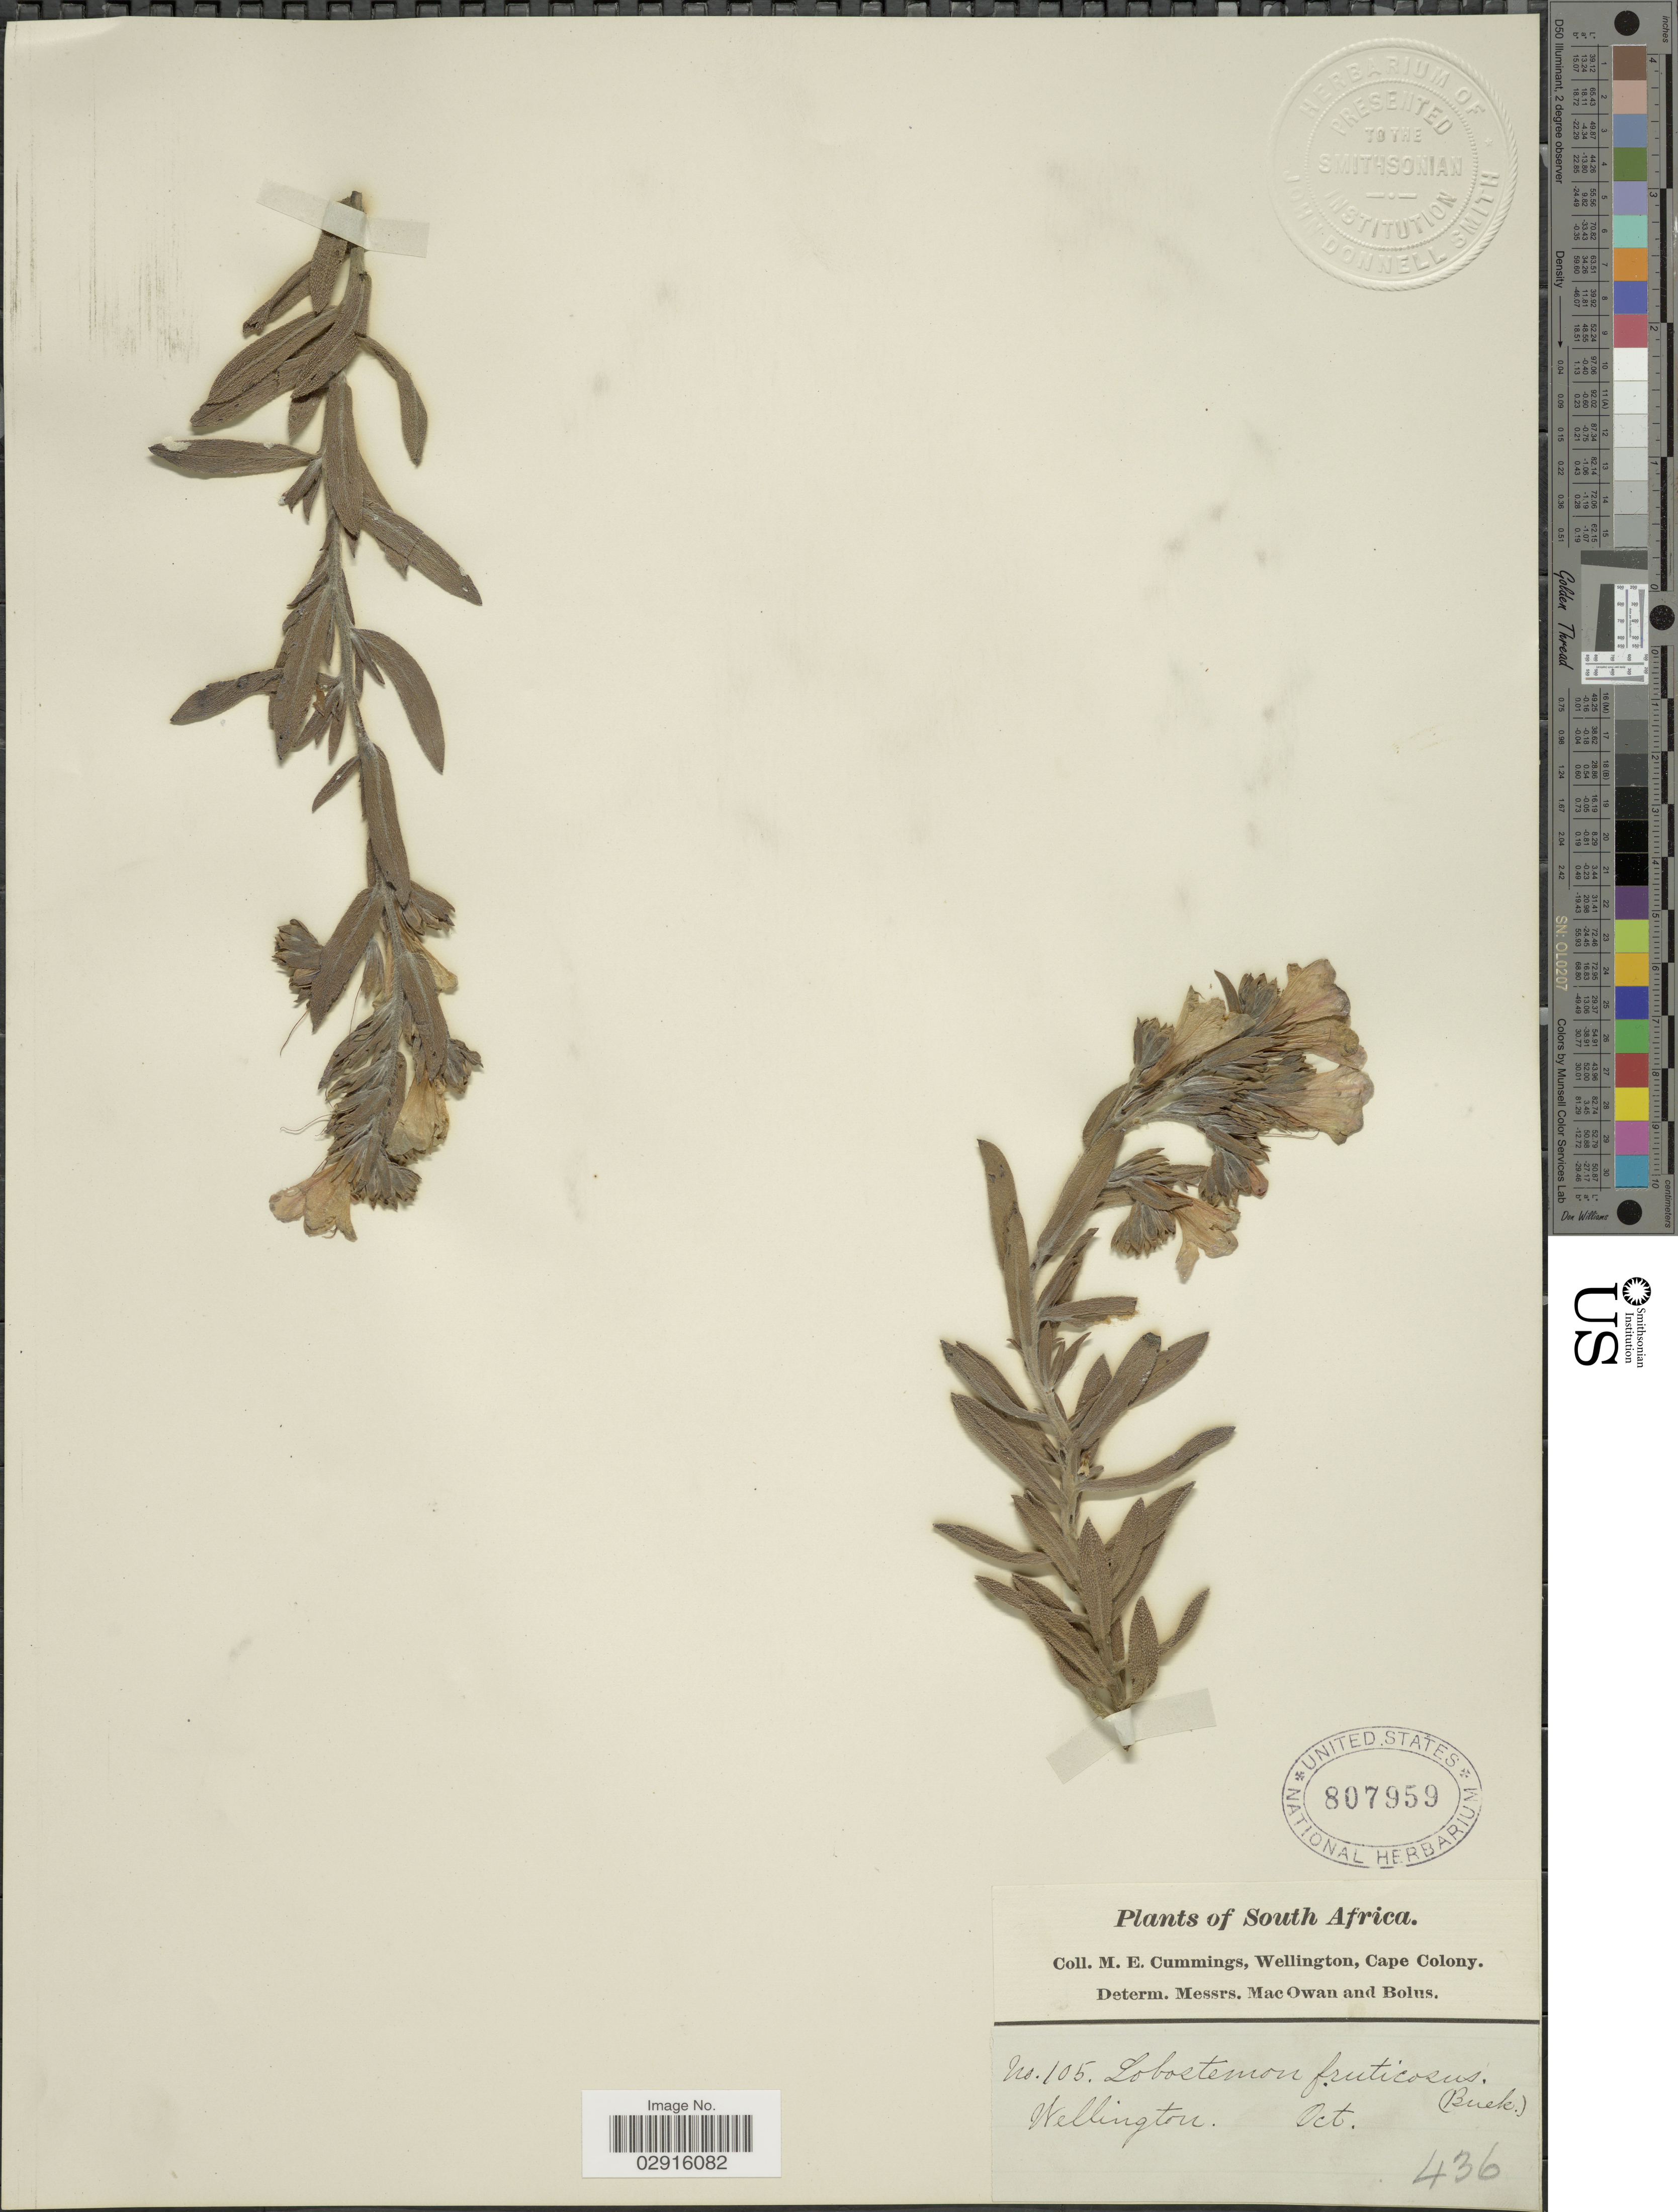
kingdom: Plantae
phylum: Tracheophyta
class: Magnoliopsida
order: Boraginales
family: Boraginaceae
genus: Lobostemon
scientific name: Lobostemon fruticosus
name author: (L.) Buek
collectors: M. E. Cummings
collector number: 105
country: South Africa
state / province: Western Cape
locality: Wellington, Cape Colony.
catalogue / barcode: US 807959